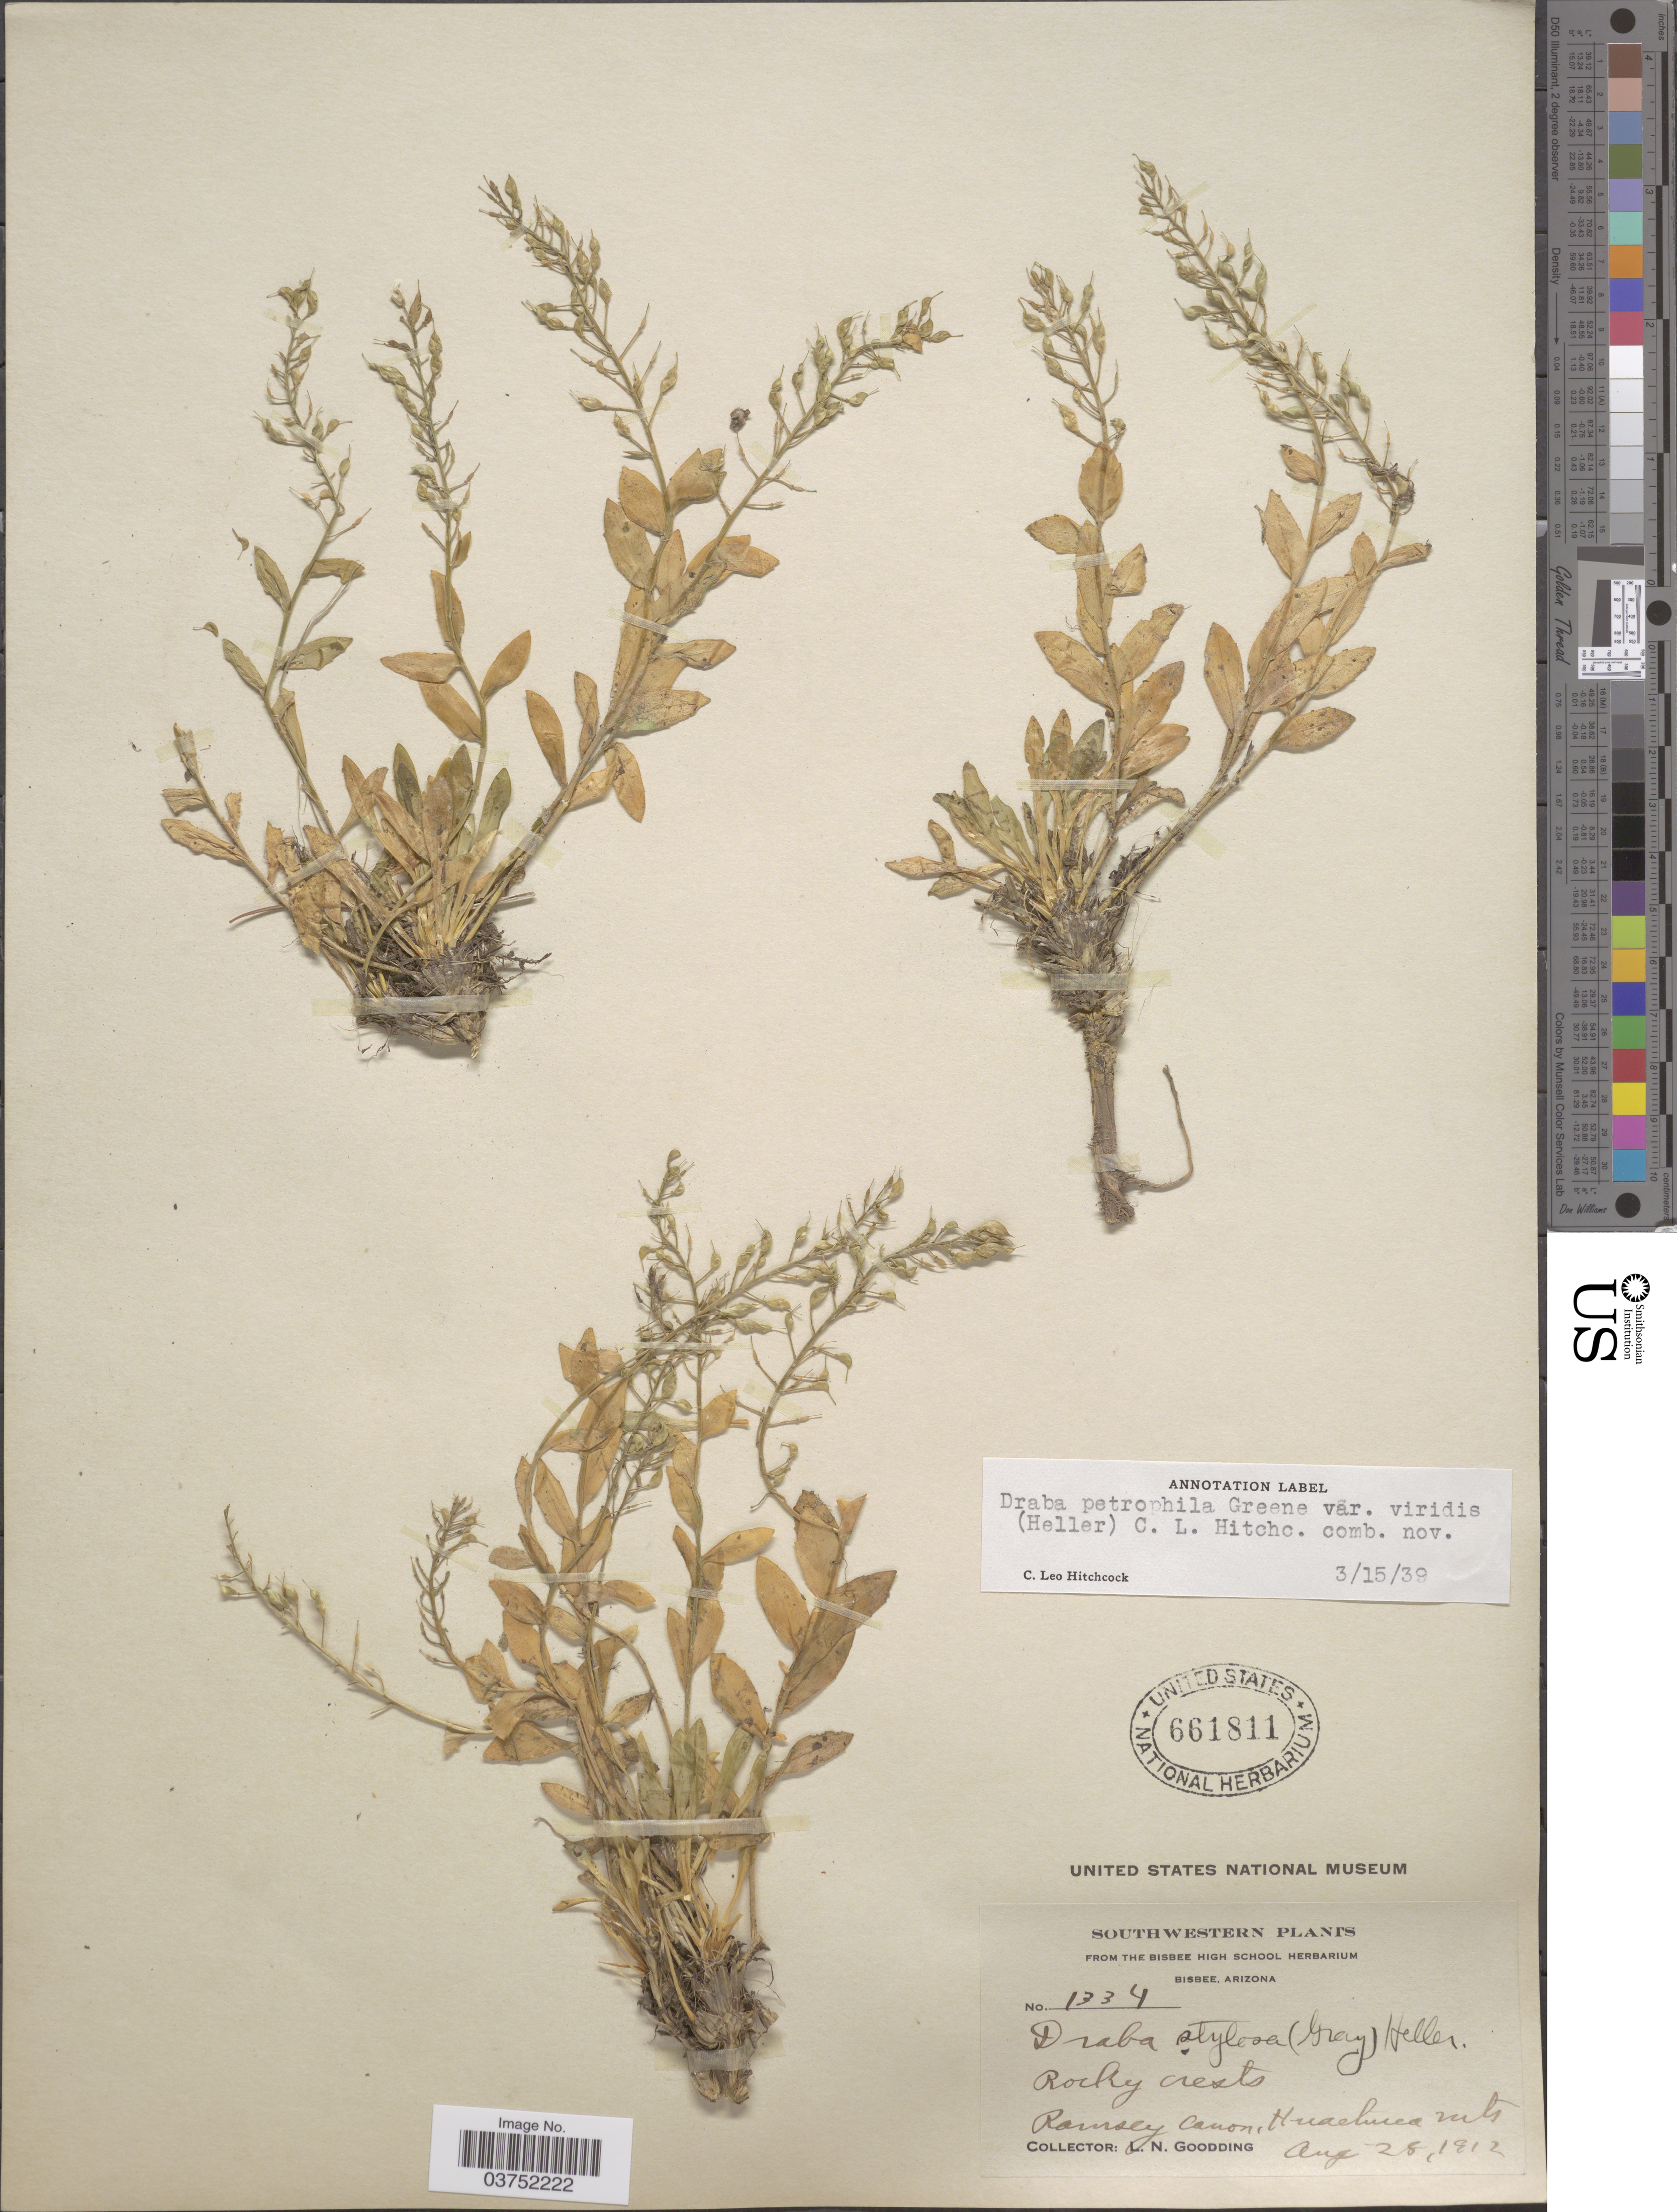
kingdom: Plantae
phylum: Tracheophyta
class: Magnoliopsida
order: Brassicales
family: Brassicaceae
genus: Draba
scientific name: Draba petrophila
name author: Greene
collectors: L. N. Goodding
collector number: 1334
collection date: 1912-08-28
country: United States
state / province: Arizona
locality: Southwestern. Rocky crests. Ramsey Canon, Huachuca Mts.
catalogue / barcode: US 661811